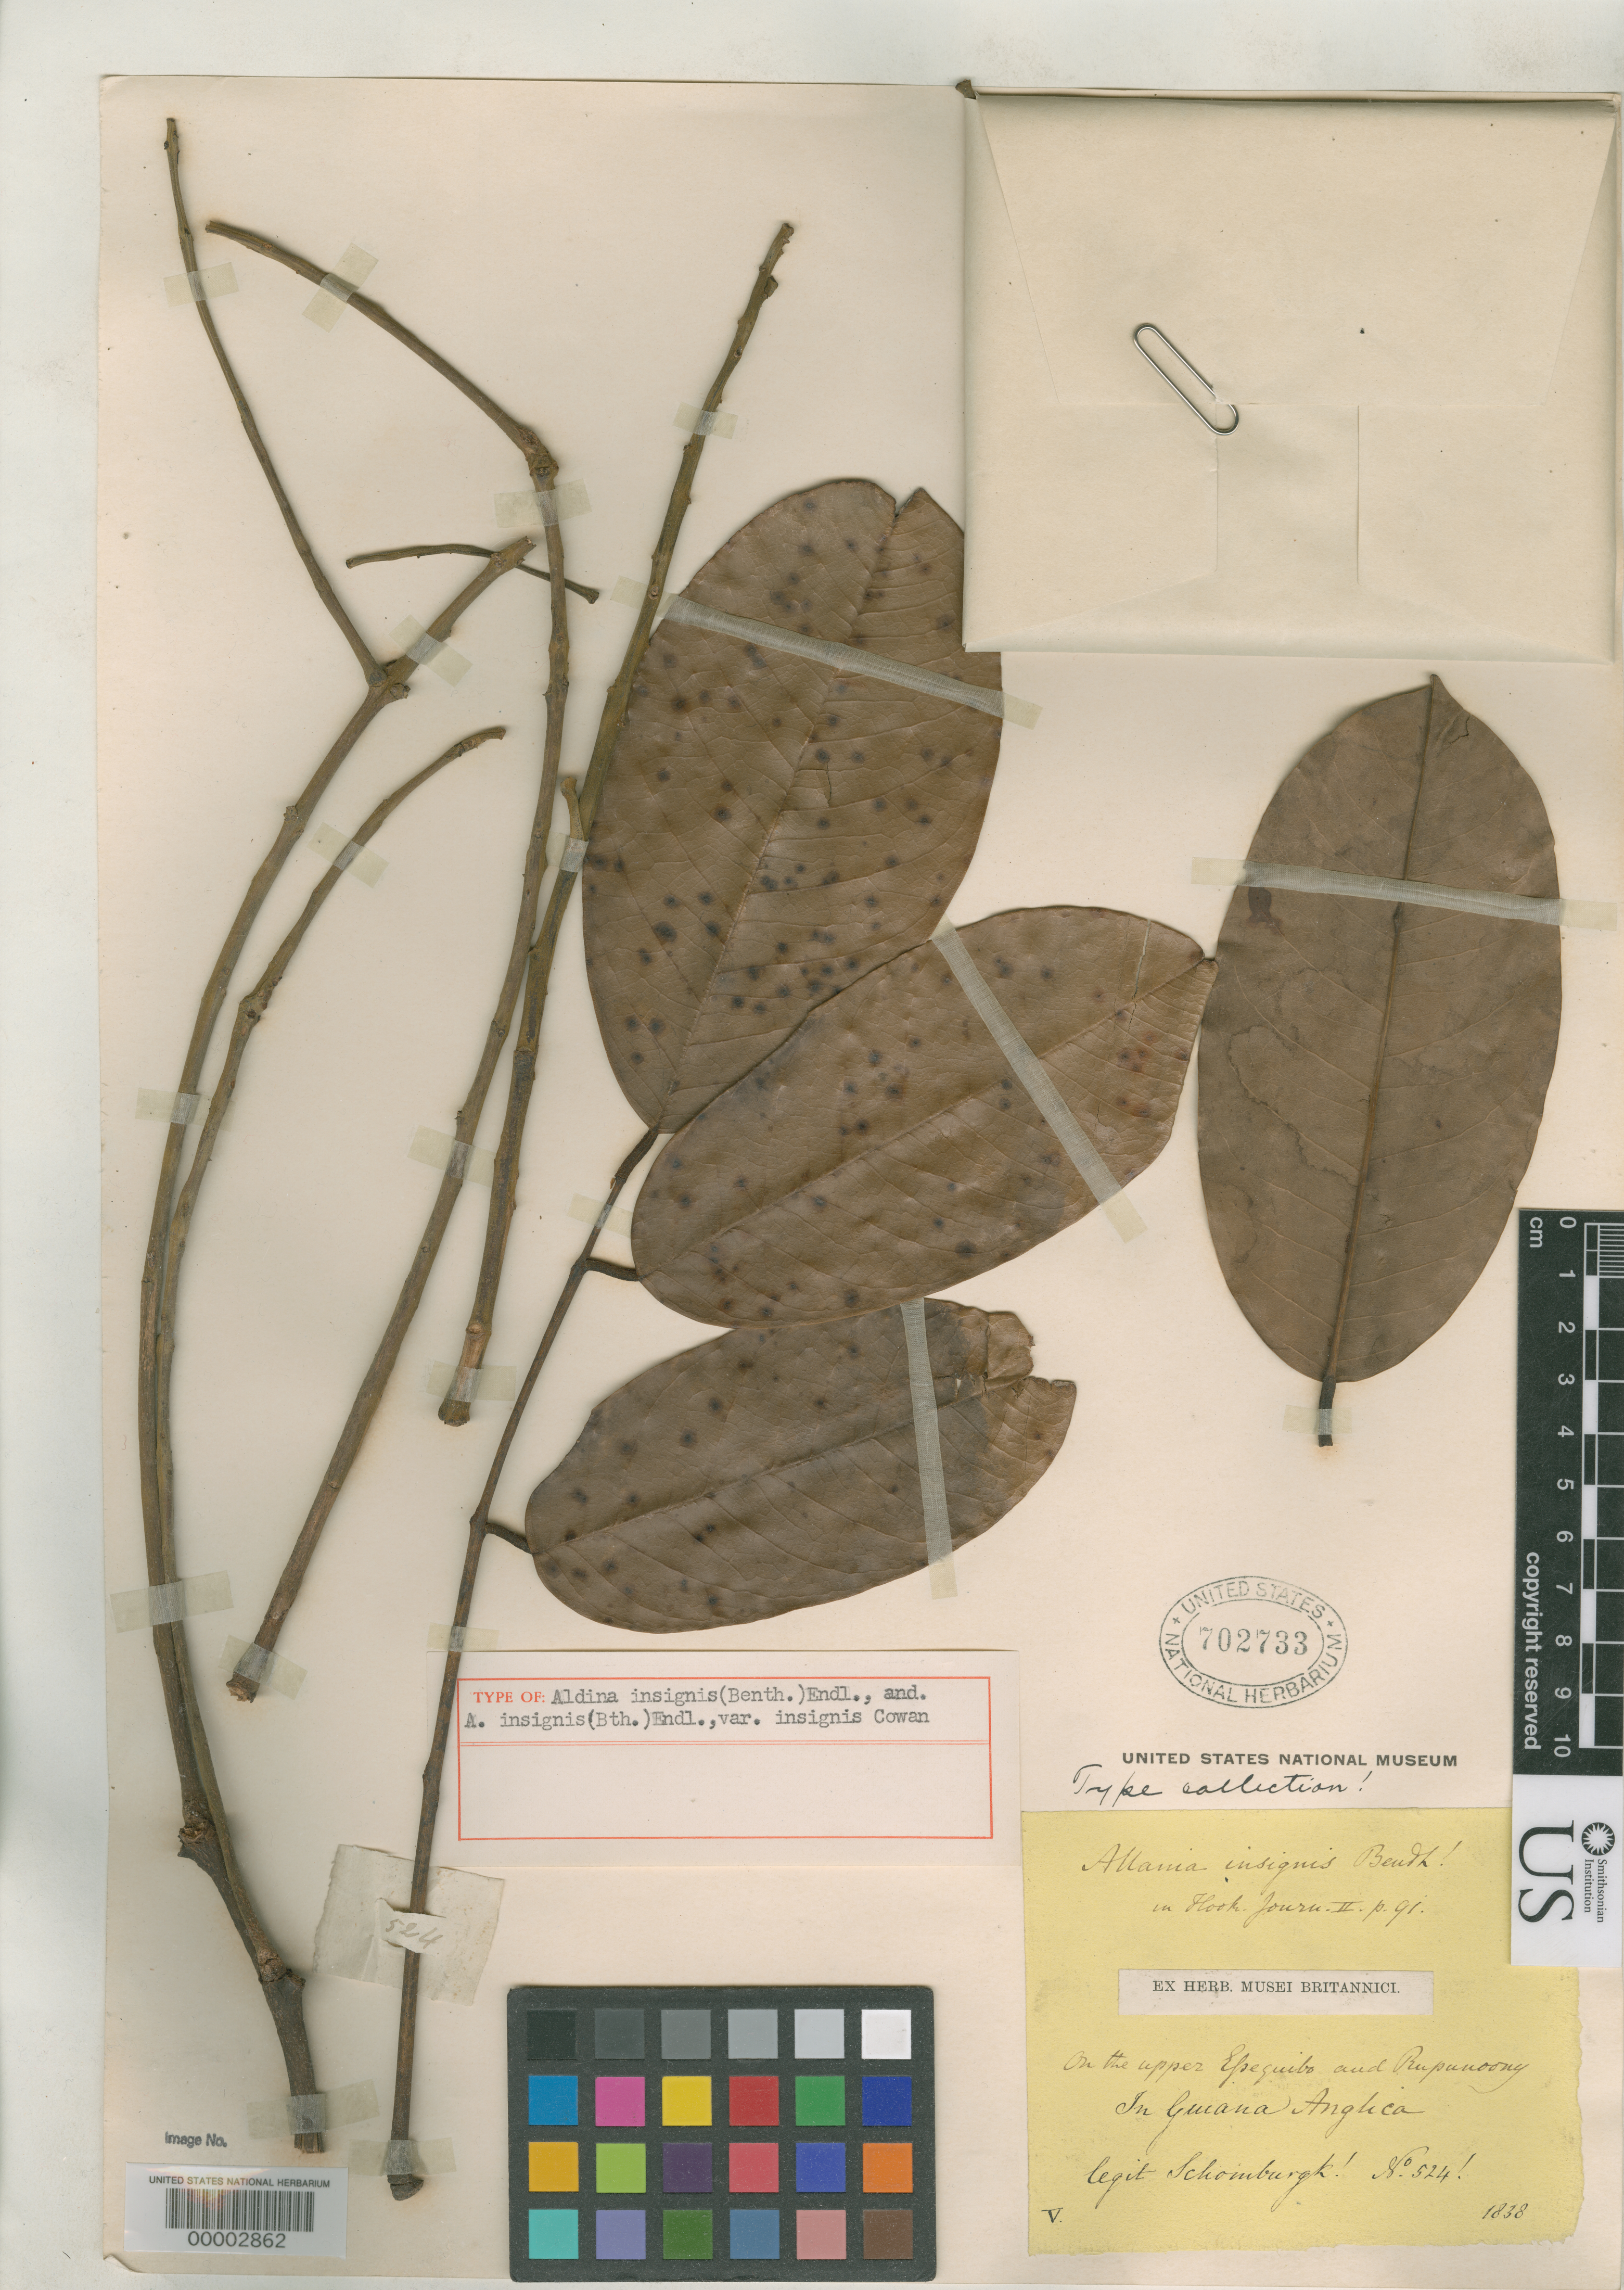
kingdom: Plantae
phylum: Tracheophyta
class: Magnoliopsida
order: Fabales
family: Fabaceae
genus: Allania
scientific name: Allania insignis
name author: Benth.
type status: Isotype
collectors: R. H. Schomburgk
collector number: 524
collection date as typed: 1838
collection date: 1838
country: Guyana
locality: Essequibo & Rupunoony Rivers.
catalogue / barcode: US 702733